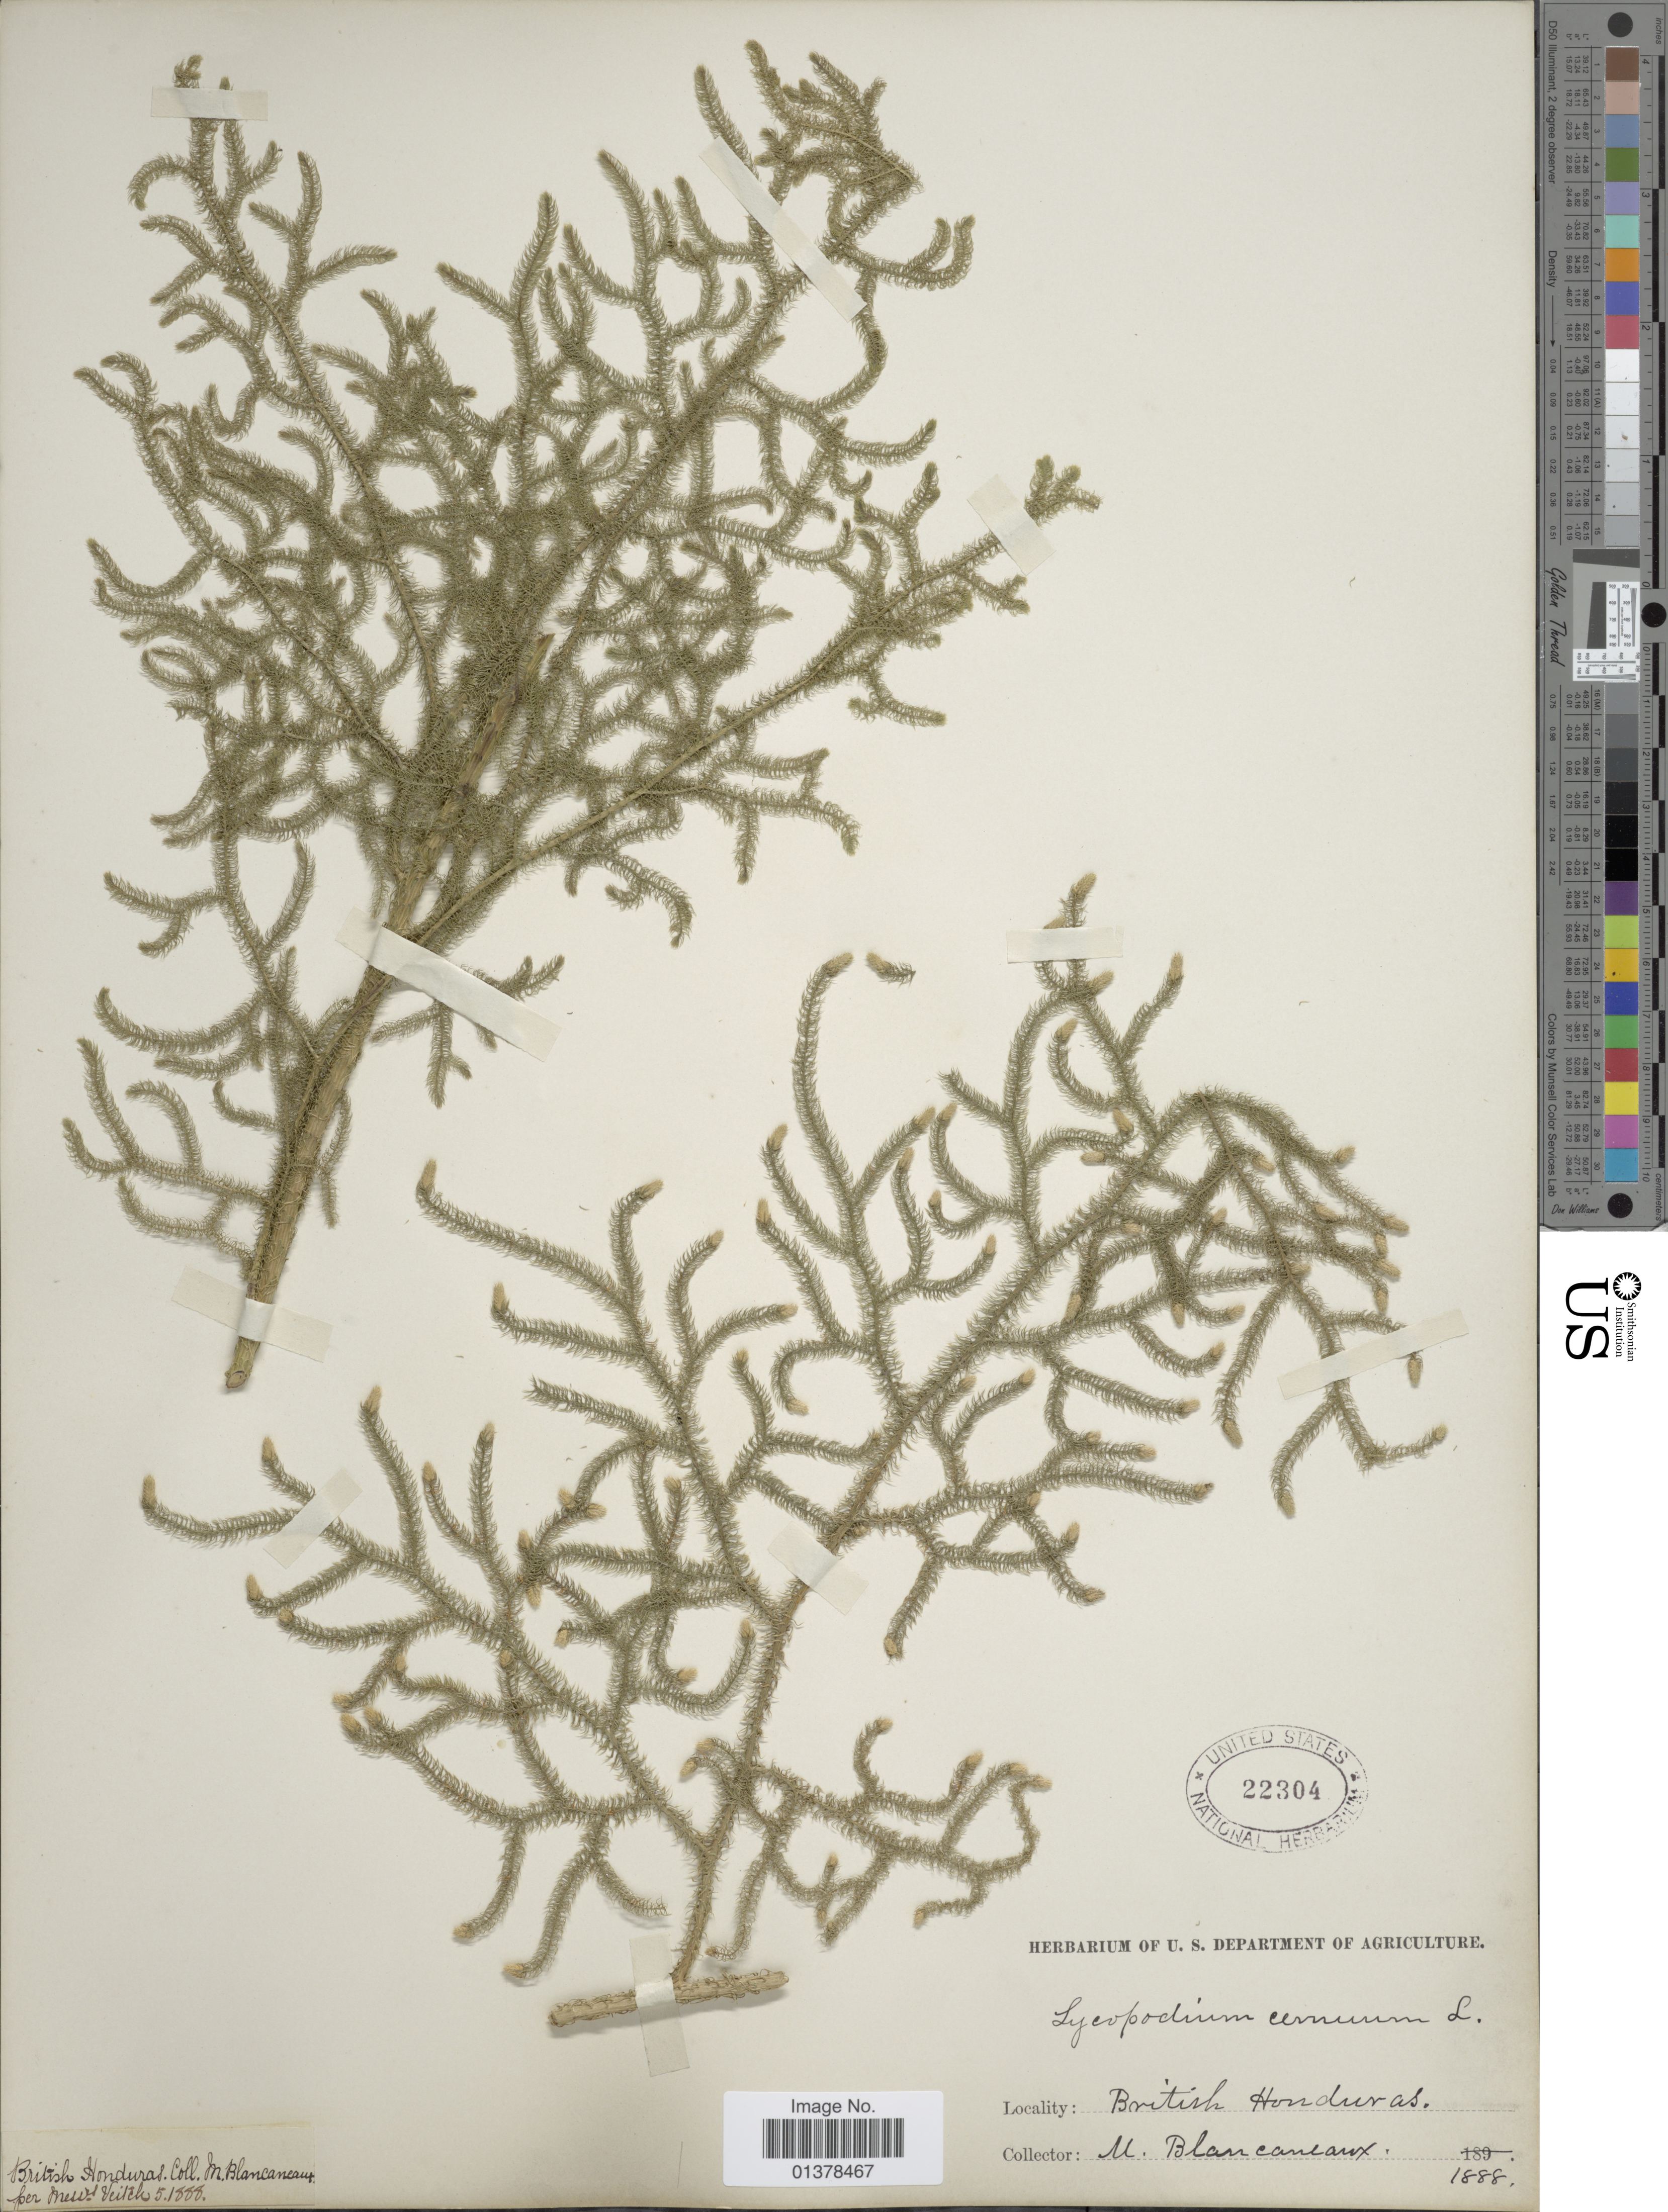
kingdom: Plantae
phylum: Tracheophyta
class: Lycopodiopsida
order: Lycopodiales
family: Lycopodiaceae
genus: Palhinhaea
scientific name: Palhinhaea cernua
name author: (L.) Vasc. & Franco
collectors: M. Blancaneaux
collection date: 1888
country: Belize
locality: British Honduras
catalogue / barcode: US 22304